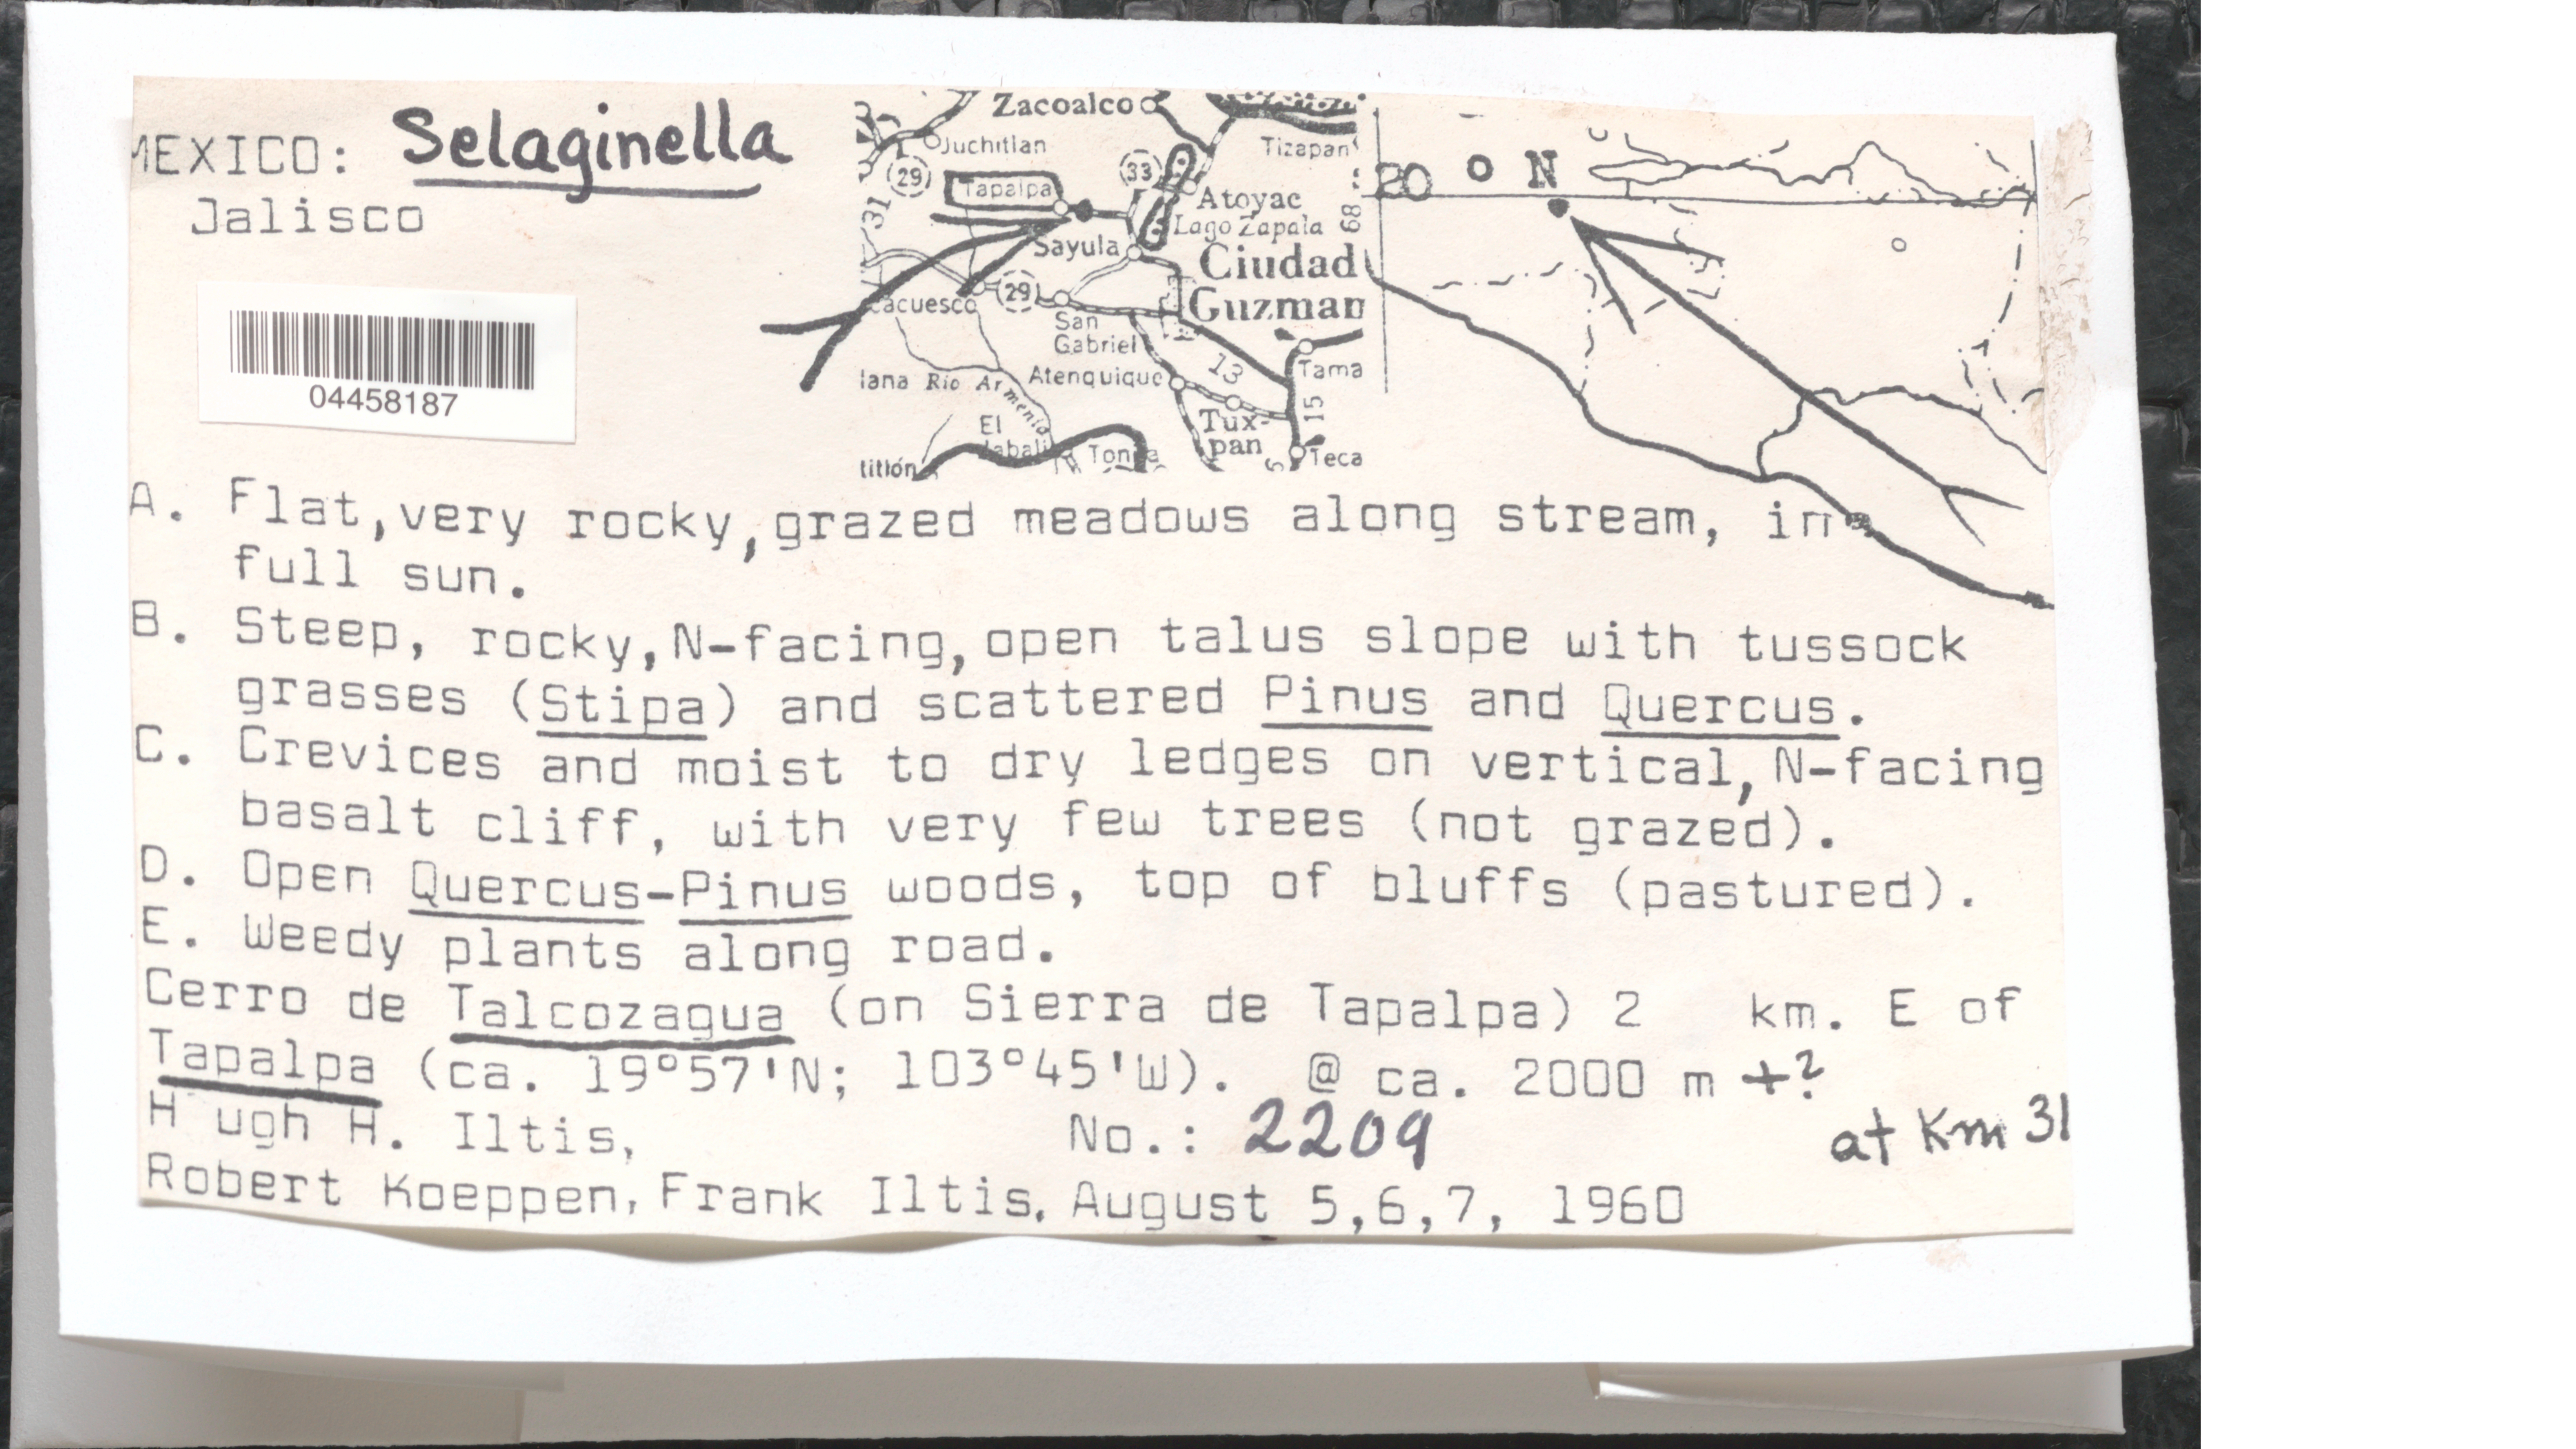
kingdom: Plantae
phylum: Tracheophyta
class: Lycopodiopsida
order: Selaginellales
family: Selaginellaceae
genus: Selaginella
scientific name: Selaginella sp.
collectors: H. H. Iltis, R. C. Koeppen & F. S. Iltis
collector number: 2209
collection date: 1960-08-05/1960-08-07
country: Mexico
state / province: Jalisco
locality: Cerro de Talcozagua (on Sierra de Tapalpa) 2 km. E of Tapalpa. At Km 31.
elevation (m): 2000